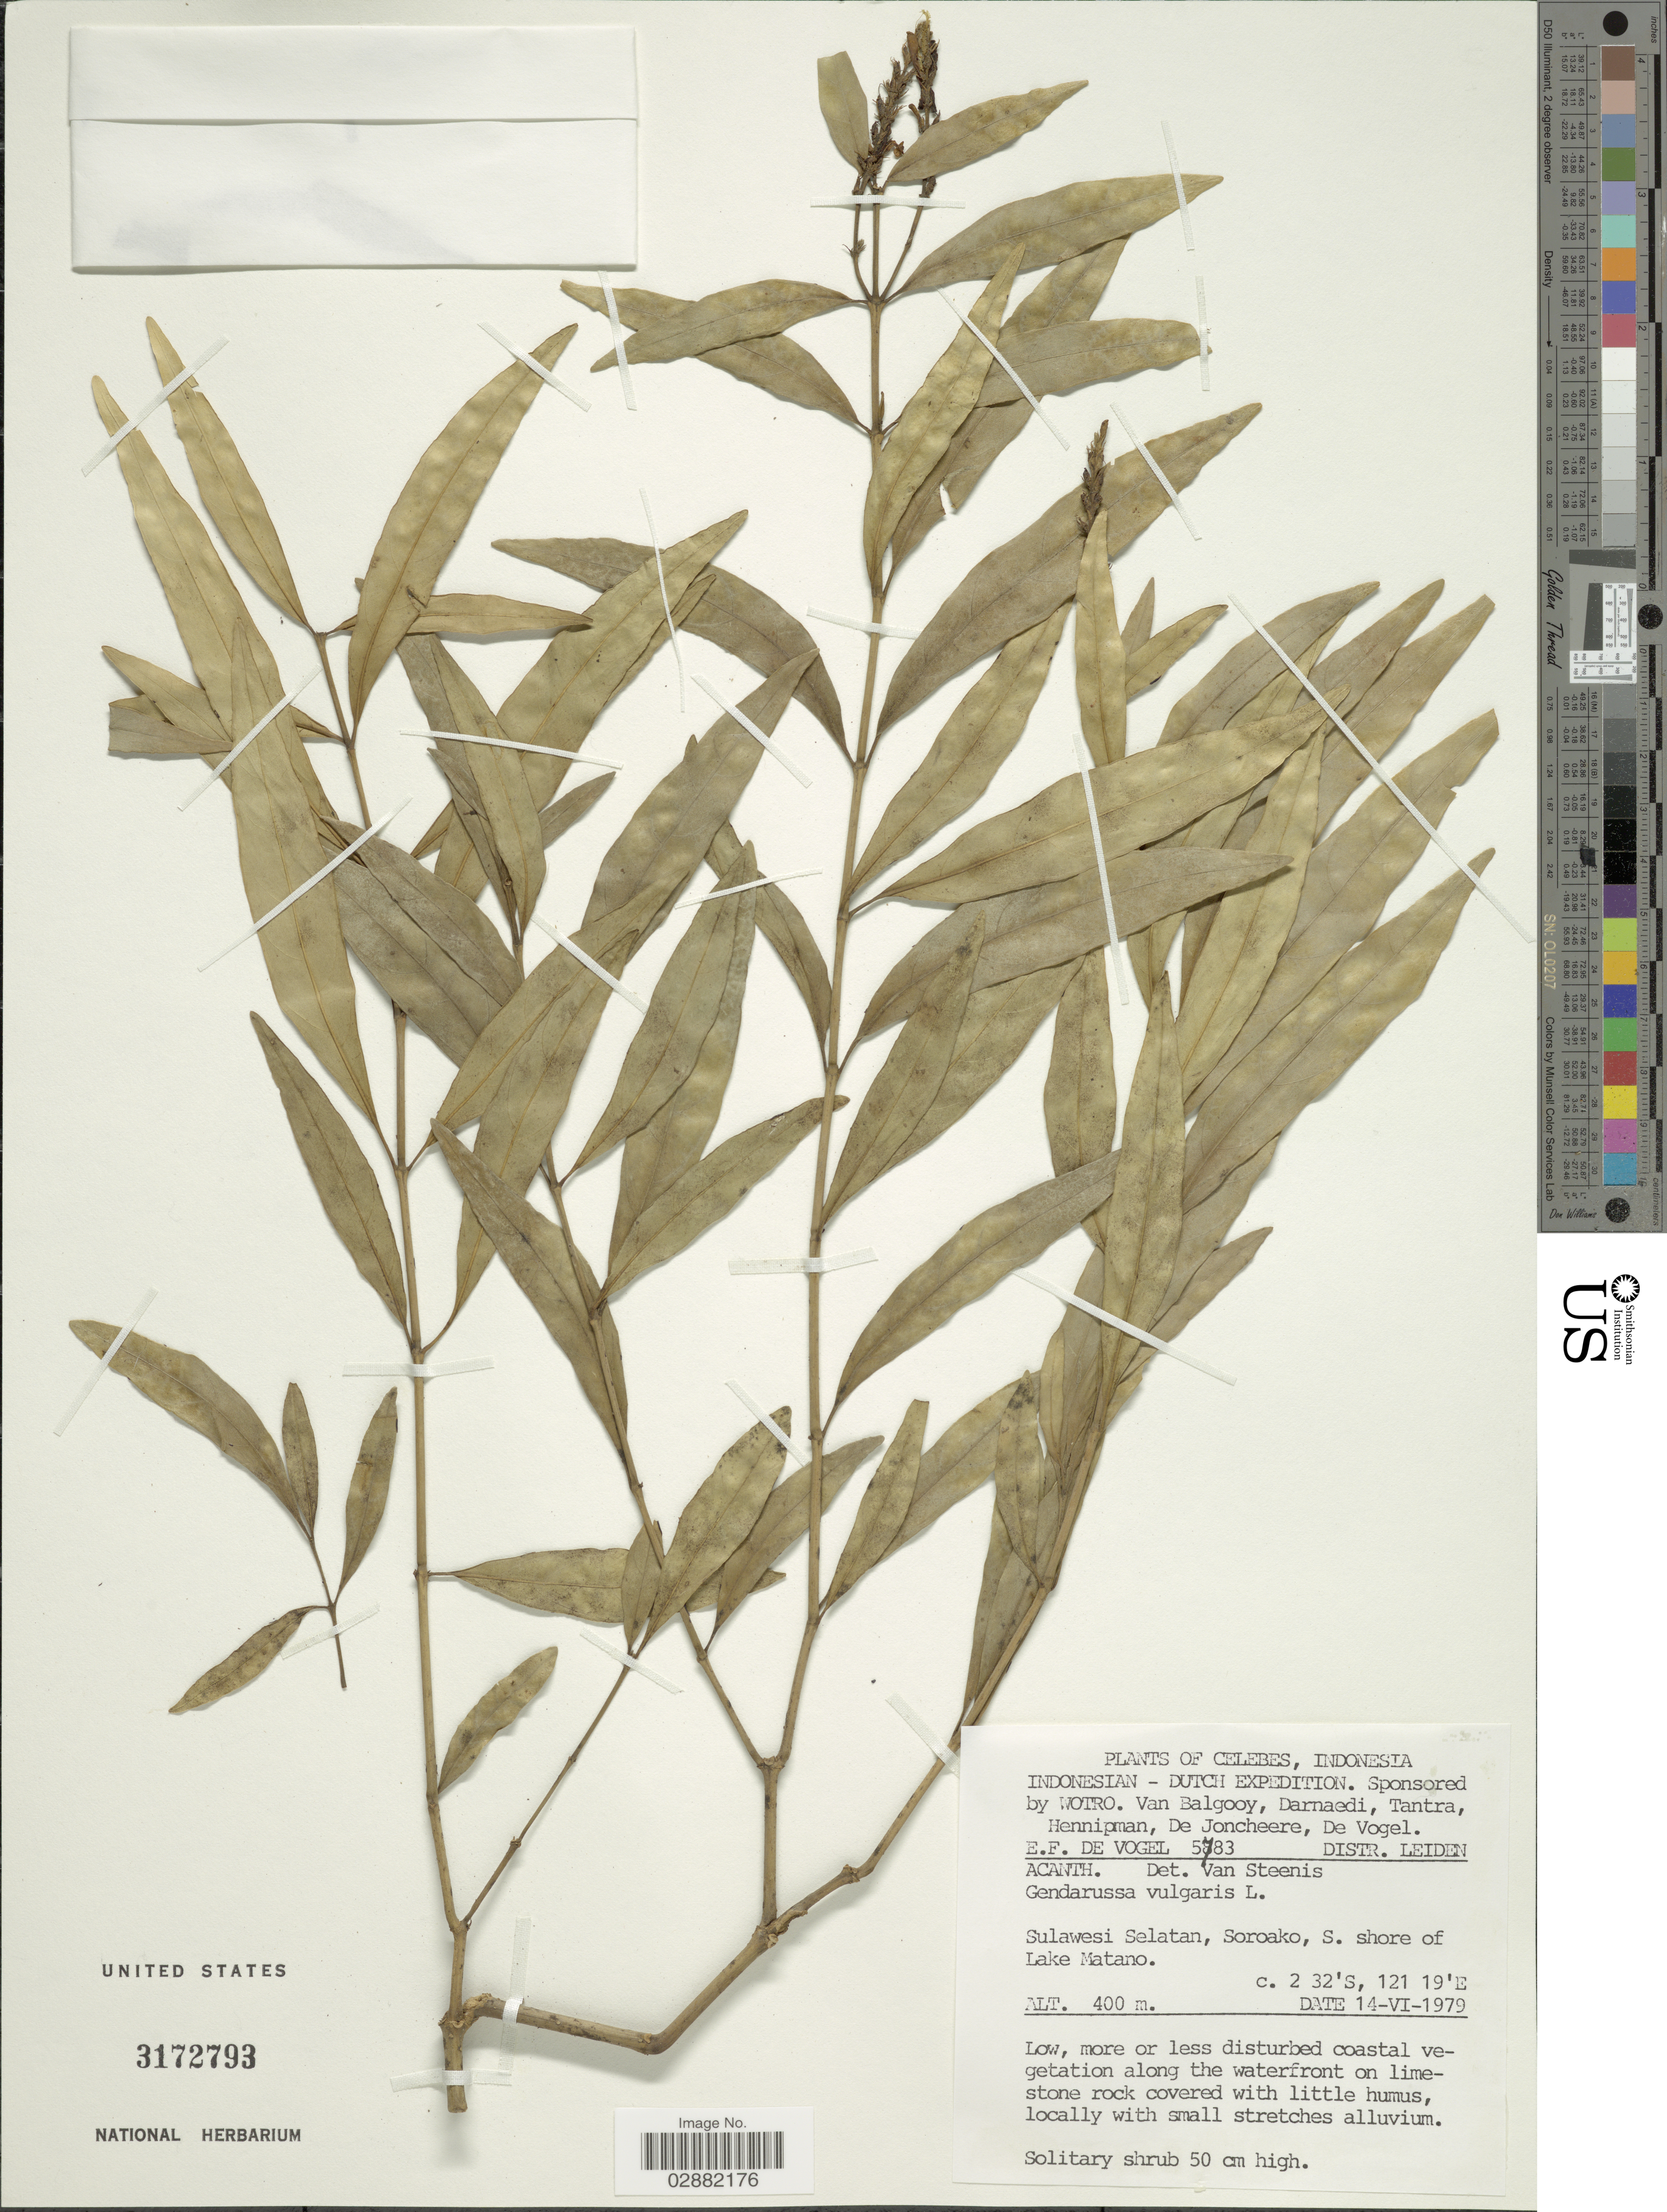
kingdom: Plantae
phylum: Tracheophyta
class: Magnoliopsida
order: Lamiales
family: Acanthaceae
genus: Justicia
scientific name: Justicia vulgaris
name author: Bertero ex Schult.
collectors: E. F. de Vogel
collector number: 5783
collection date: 1979-06-14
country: Indonesia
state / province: Sulawesi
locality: Celebes, Indonesia. Distr. Leiden. Sulawesi Selatan, Soroako, S. shore of Lake Matano.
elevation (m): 400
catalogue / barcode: US 3172793